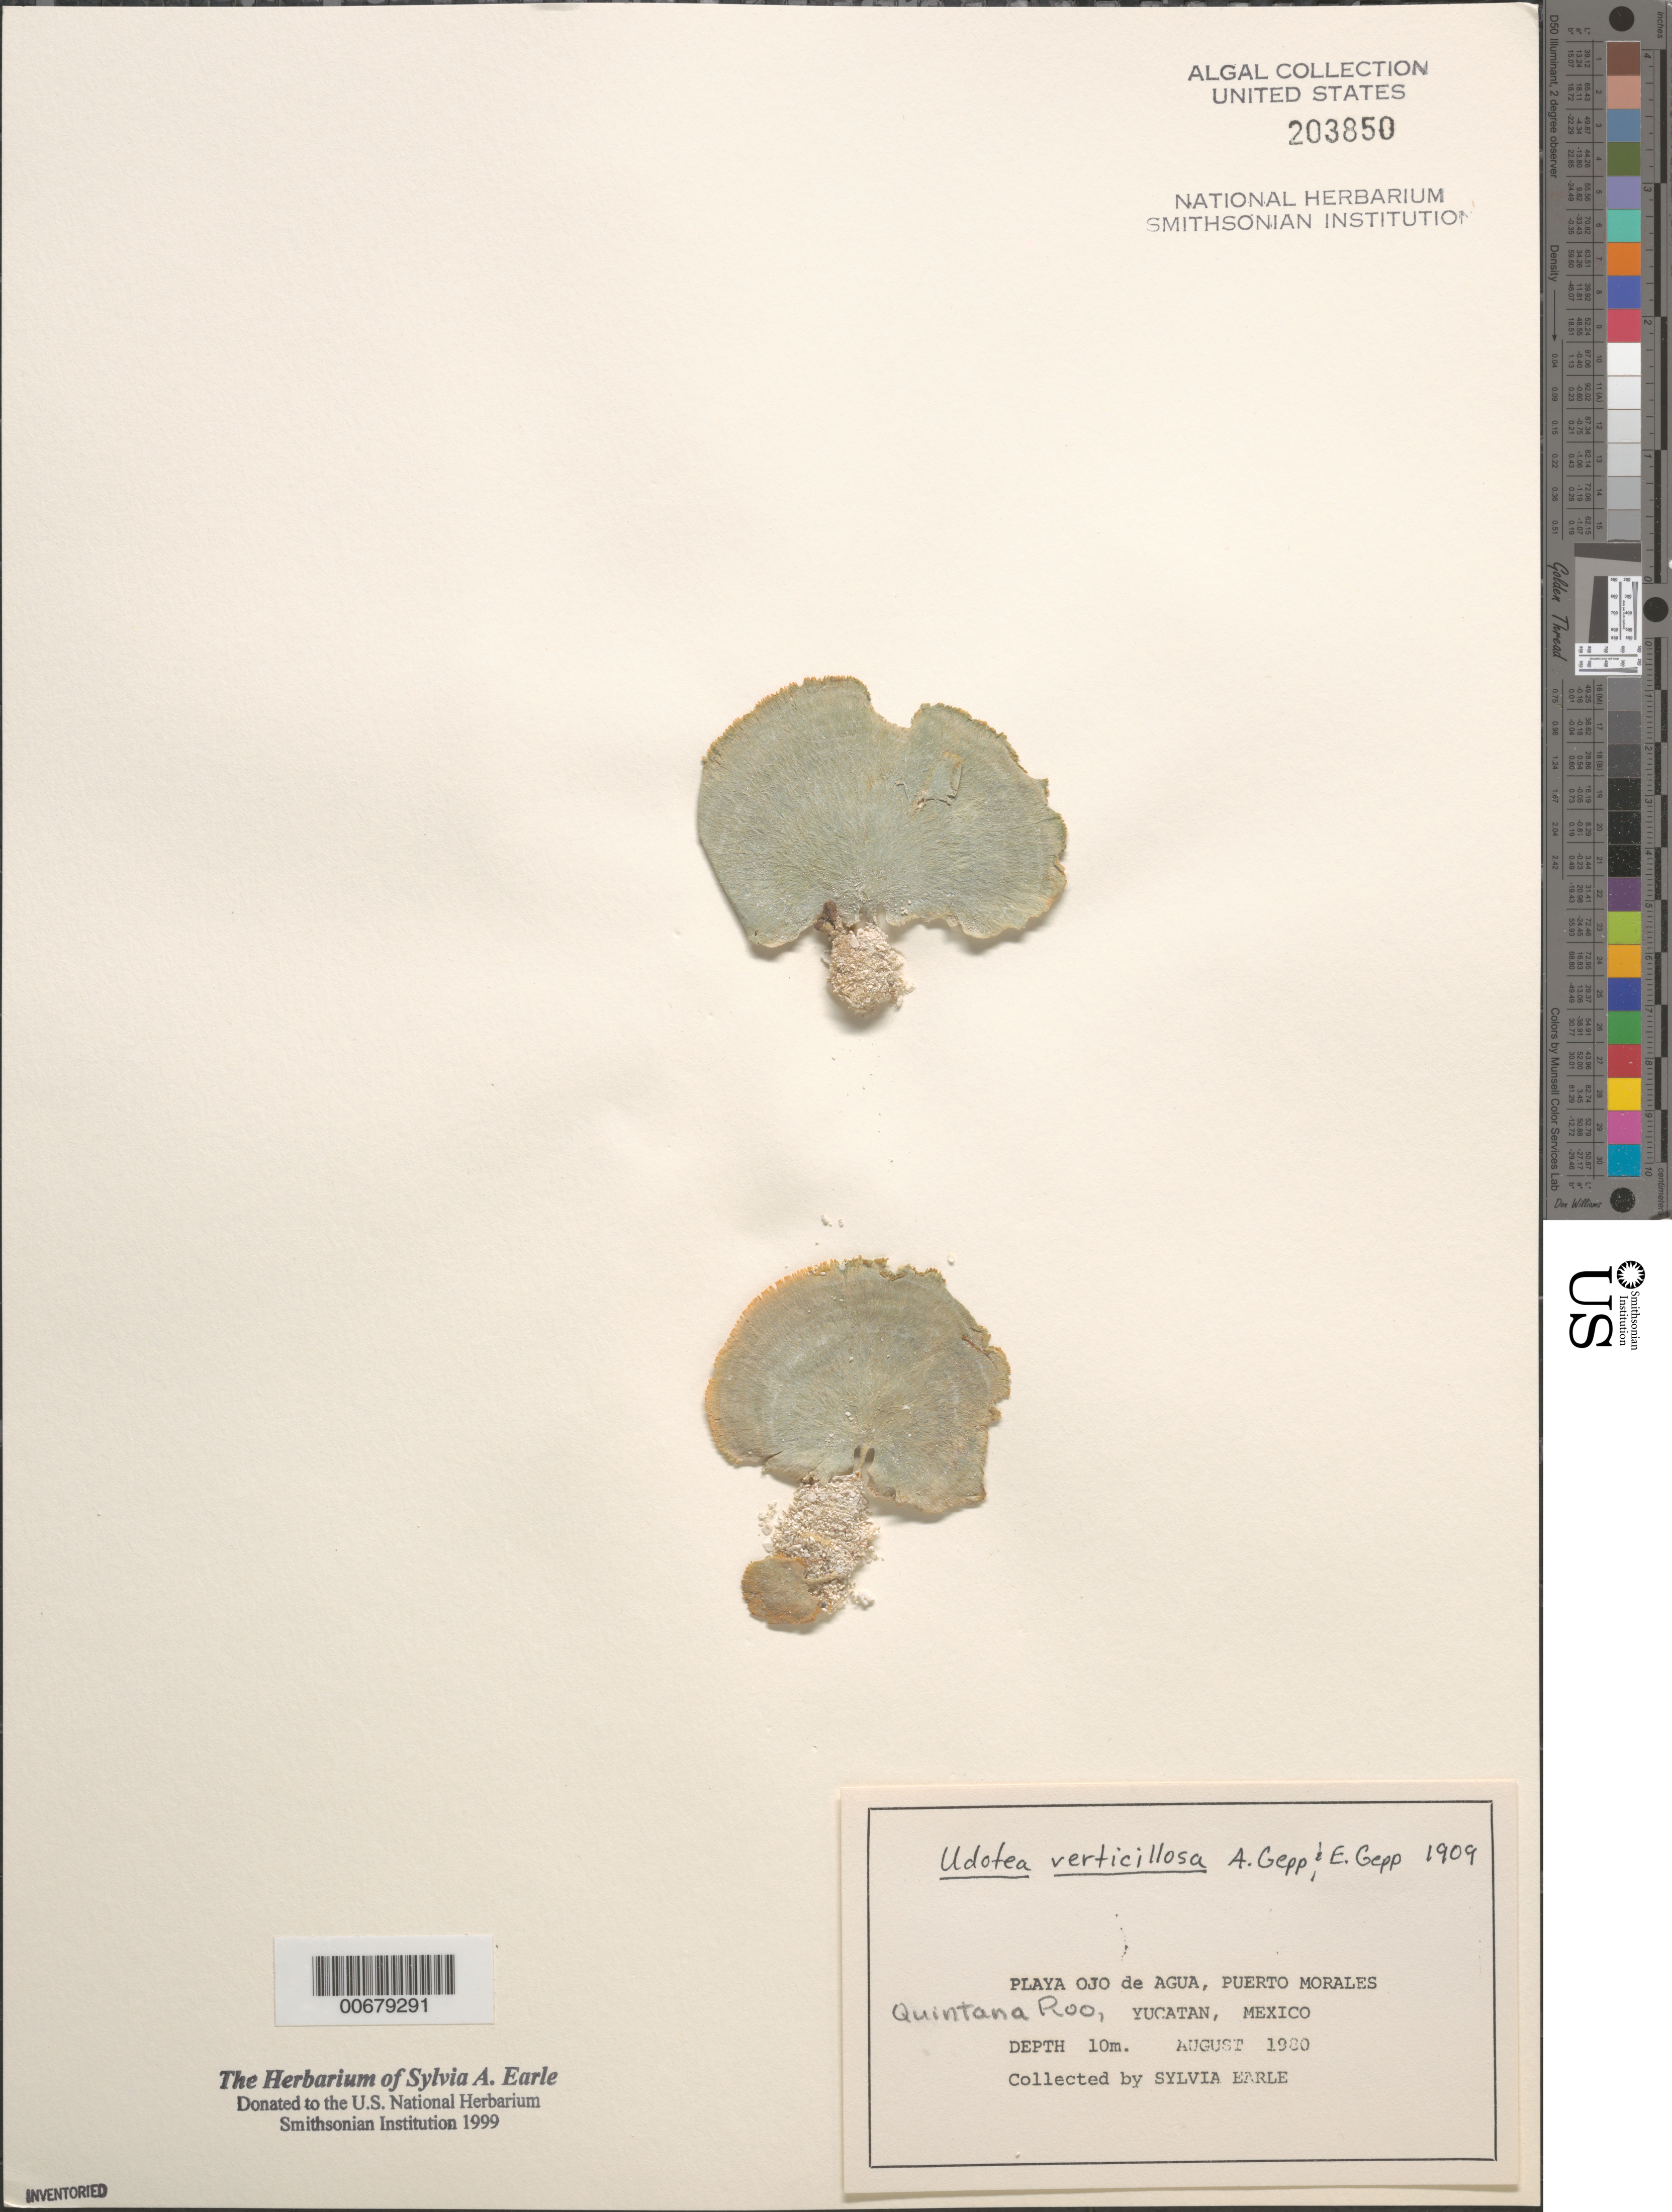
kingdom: Plantae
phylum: Chlorophyta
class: Ulvophyceae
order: Bryopsidales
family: Udoteaceae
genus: Udotea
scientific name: Udotea verticillosa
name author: A. Gepp & E. Gepp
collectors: S. A. Earle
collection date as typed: Aug 1980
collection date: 1980-08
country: Mexico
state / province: Quintana Roo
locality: Playa Ojo de Agua, Puerto Morales, Yucatan Peninsula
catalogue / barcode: US 203850